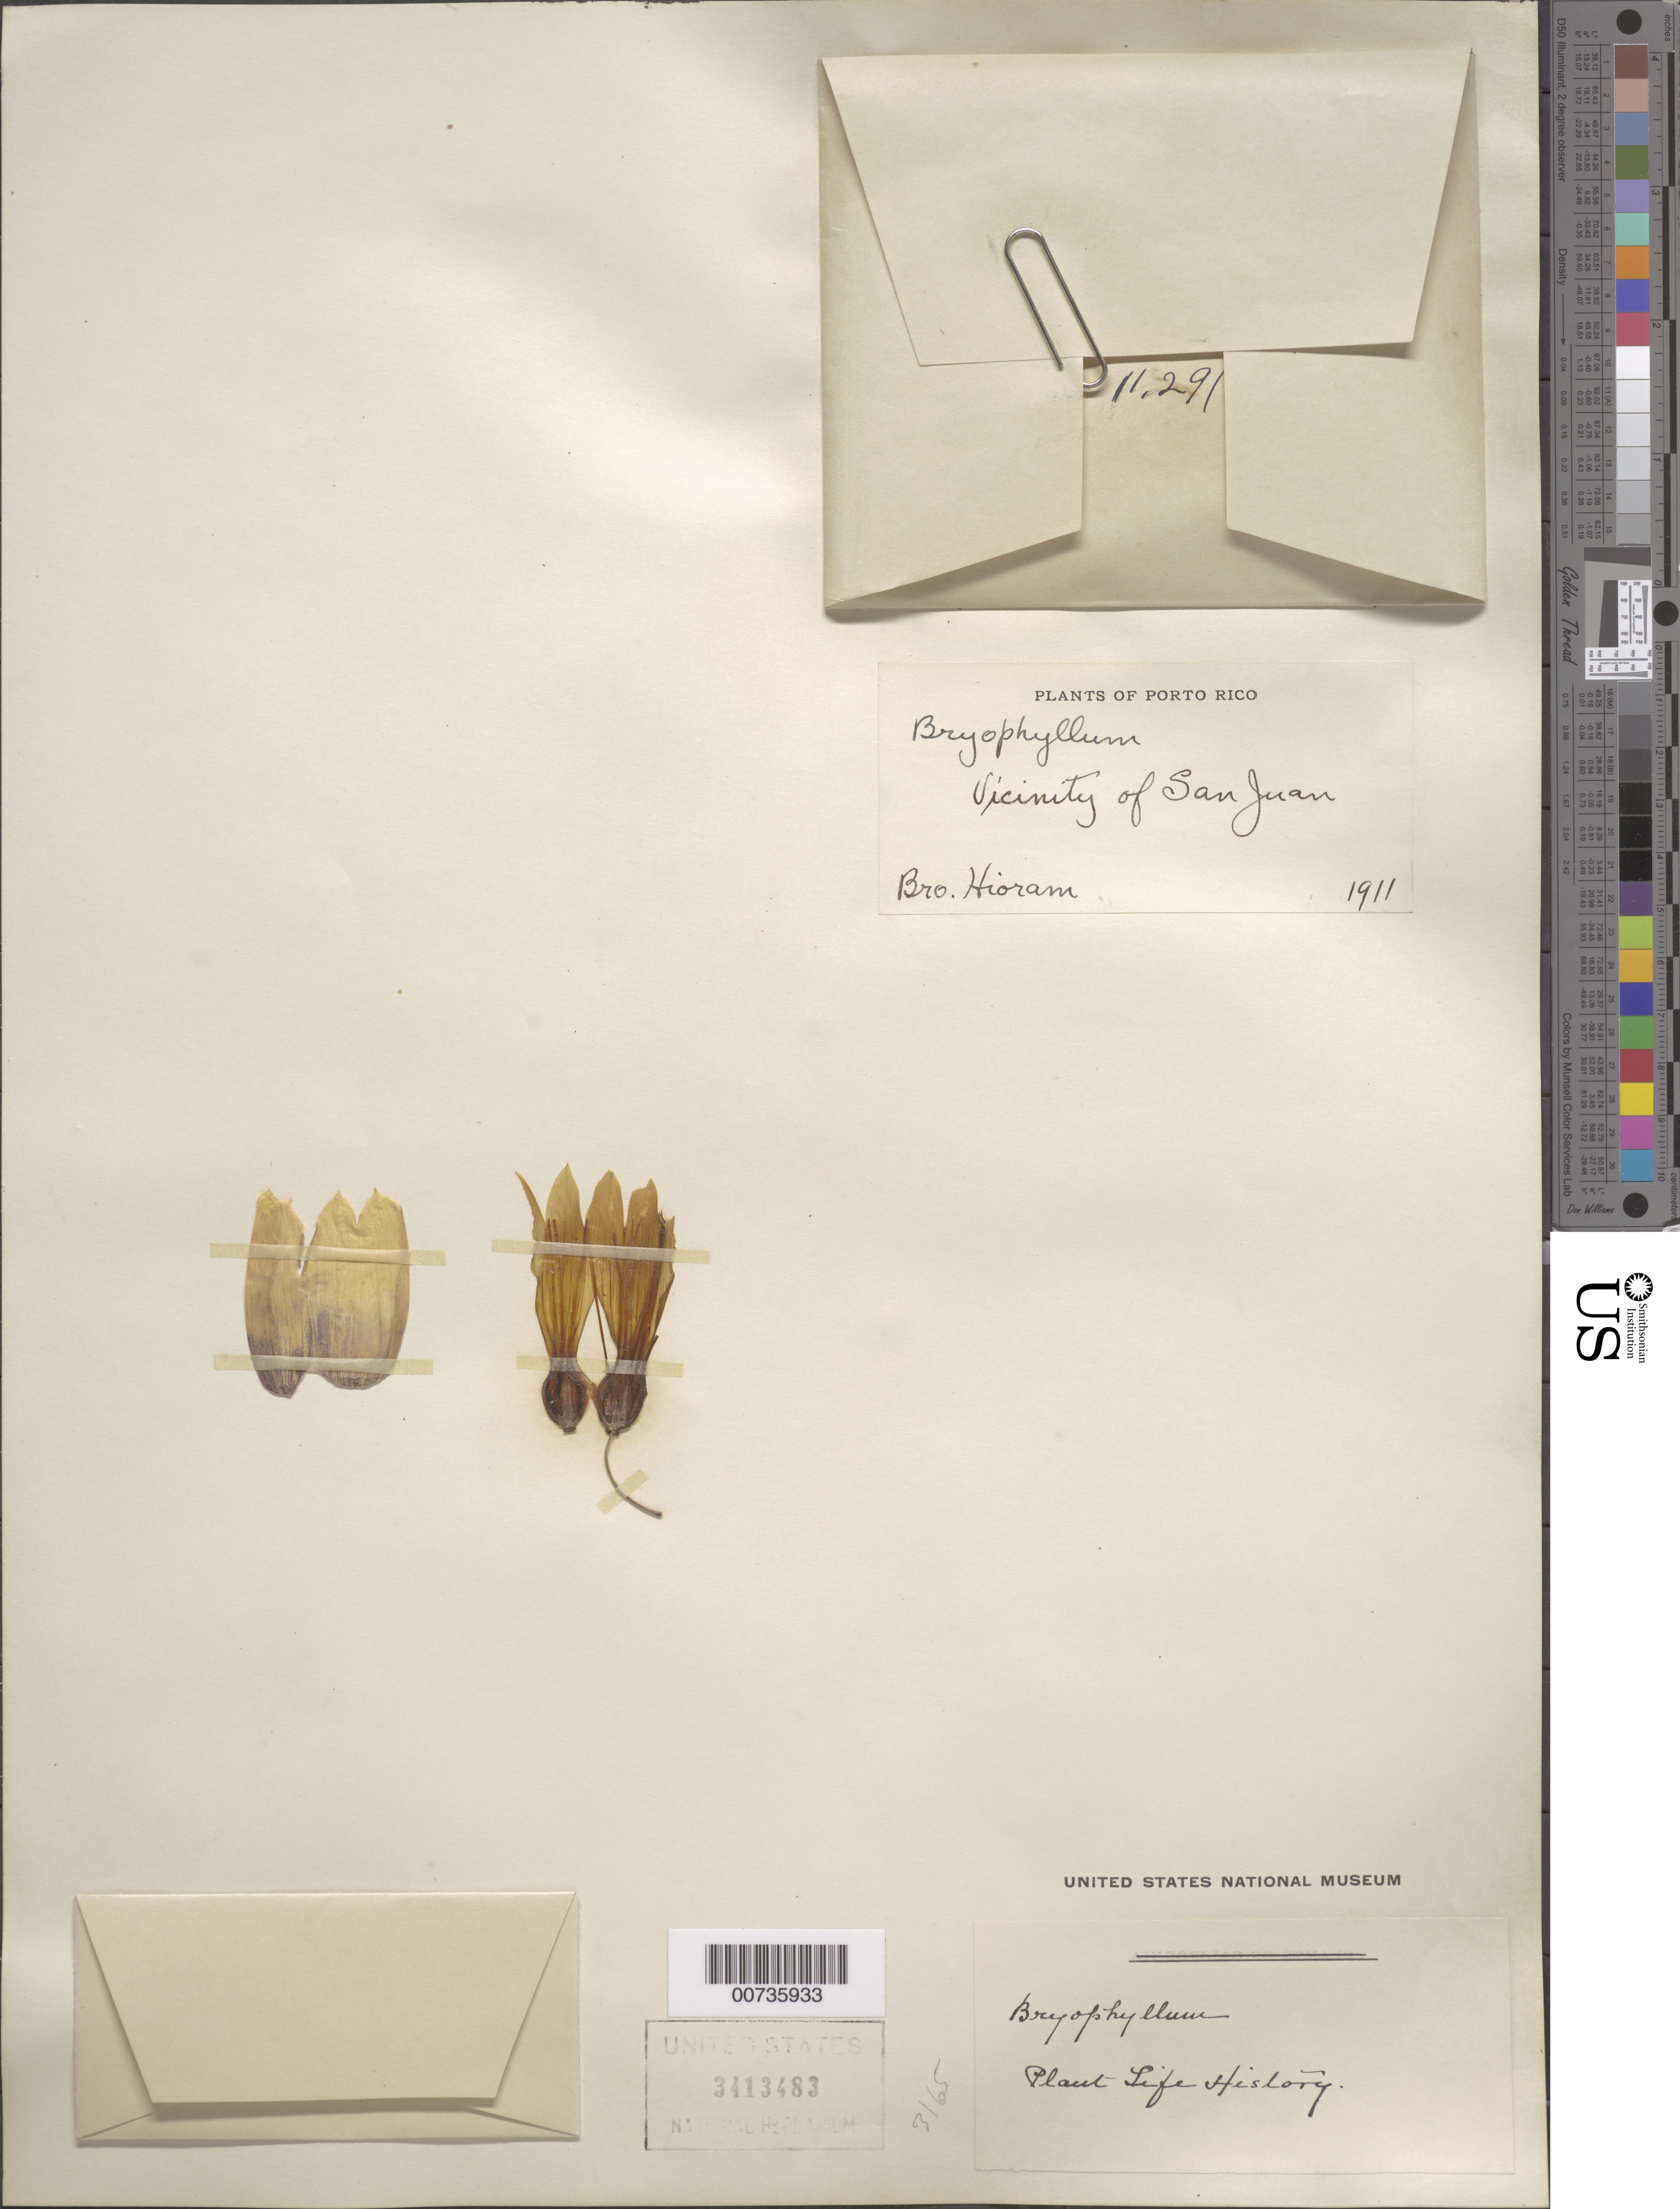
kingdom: Plantae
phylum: Tracheophyta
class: Magnoliopsida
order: Saxifragales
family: Crassulaceae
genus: Kalanchoe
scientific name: Kalanchoe pinnata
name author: (Lam.) Pers.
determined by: Strong, Mark T., (BOT), Smithsonian Institution - National Museum of Natural History (UNITED STATES)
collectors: Bro. Hioram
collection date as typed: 1911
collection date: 1911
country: Puerto Rico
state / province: San Juan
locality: San Juan, vicinity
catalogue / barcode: US 3413483